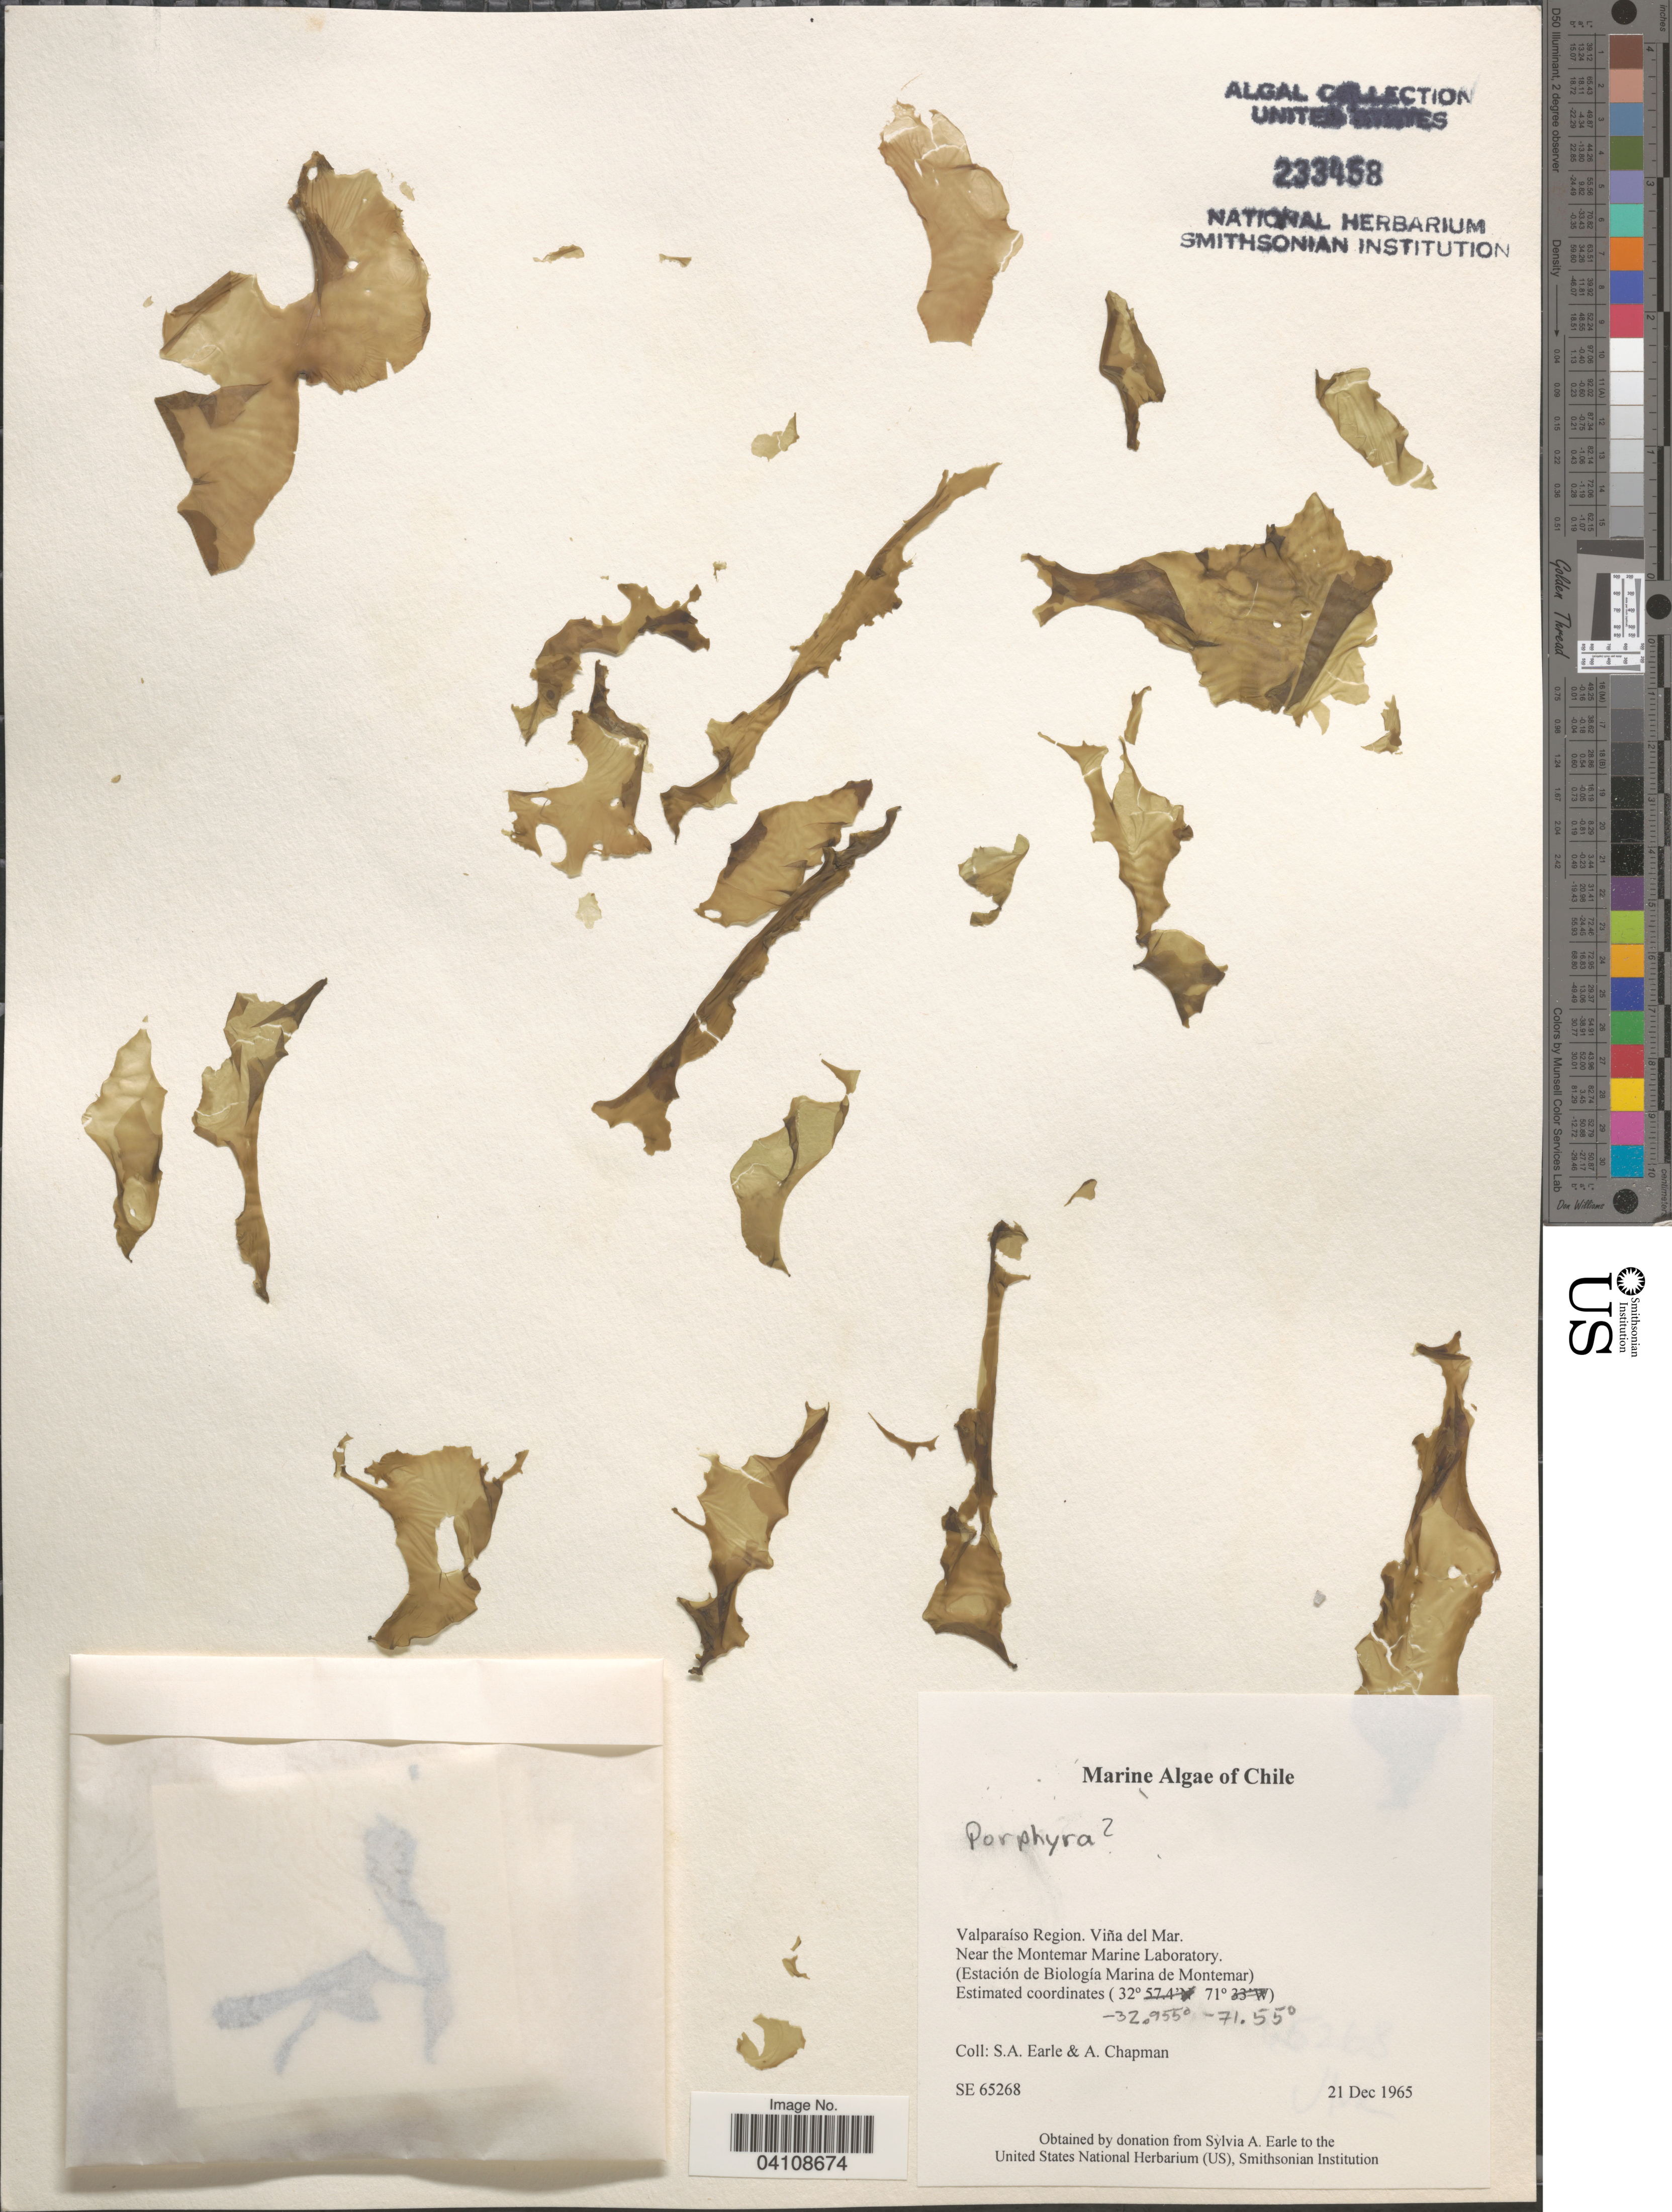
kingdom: Plantae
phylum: Rhodophyta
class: Bangiophyceae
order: Bangiales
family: Bangiaceae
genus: Porphyra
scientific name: Porphyra sp.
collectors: S. A. Earle & A. Chapman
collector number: SE65268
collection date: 1965-12-21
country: Chile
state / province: Valparaíso (V)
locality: Valparaíso Region. Viña del Mar. Near the Montemar Marine Laboratory. (Estación de Biología Marina de Montemar).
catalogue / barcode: US 233458